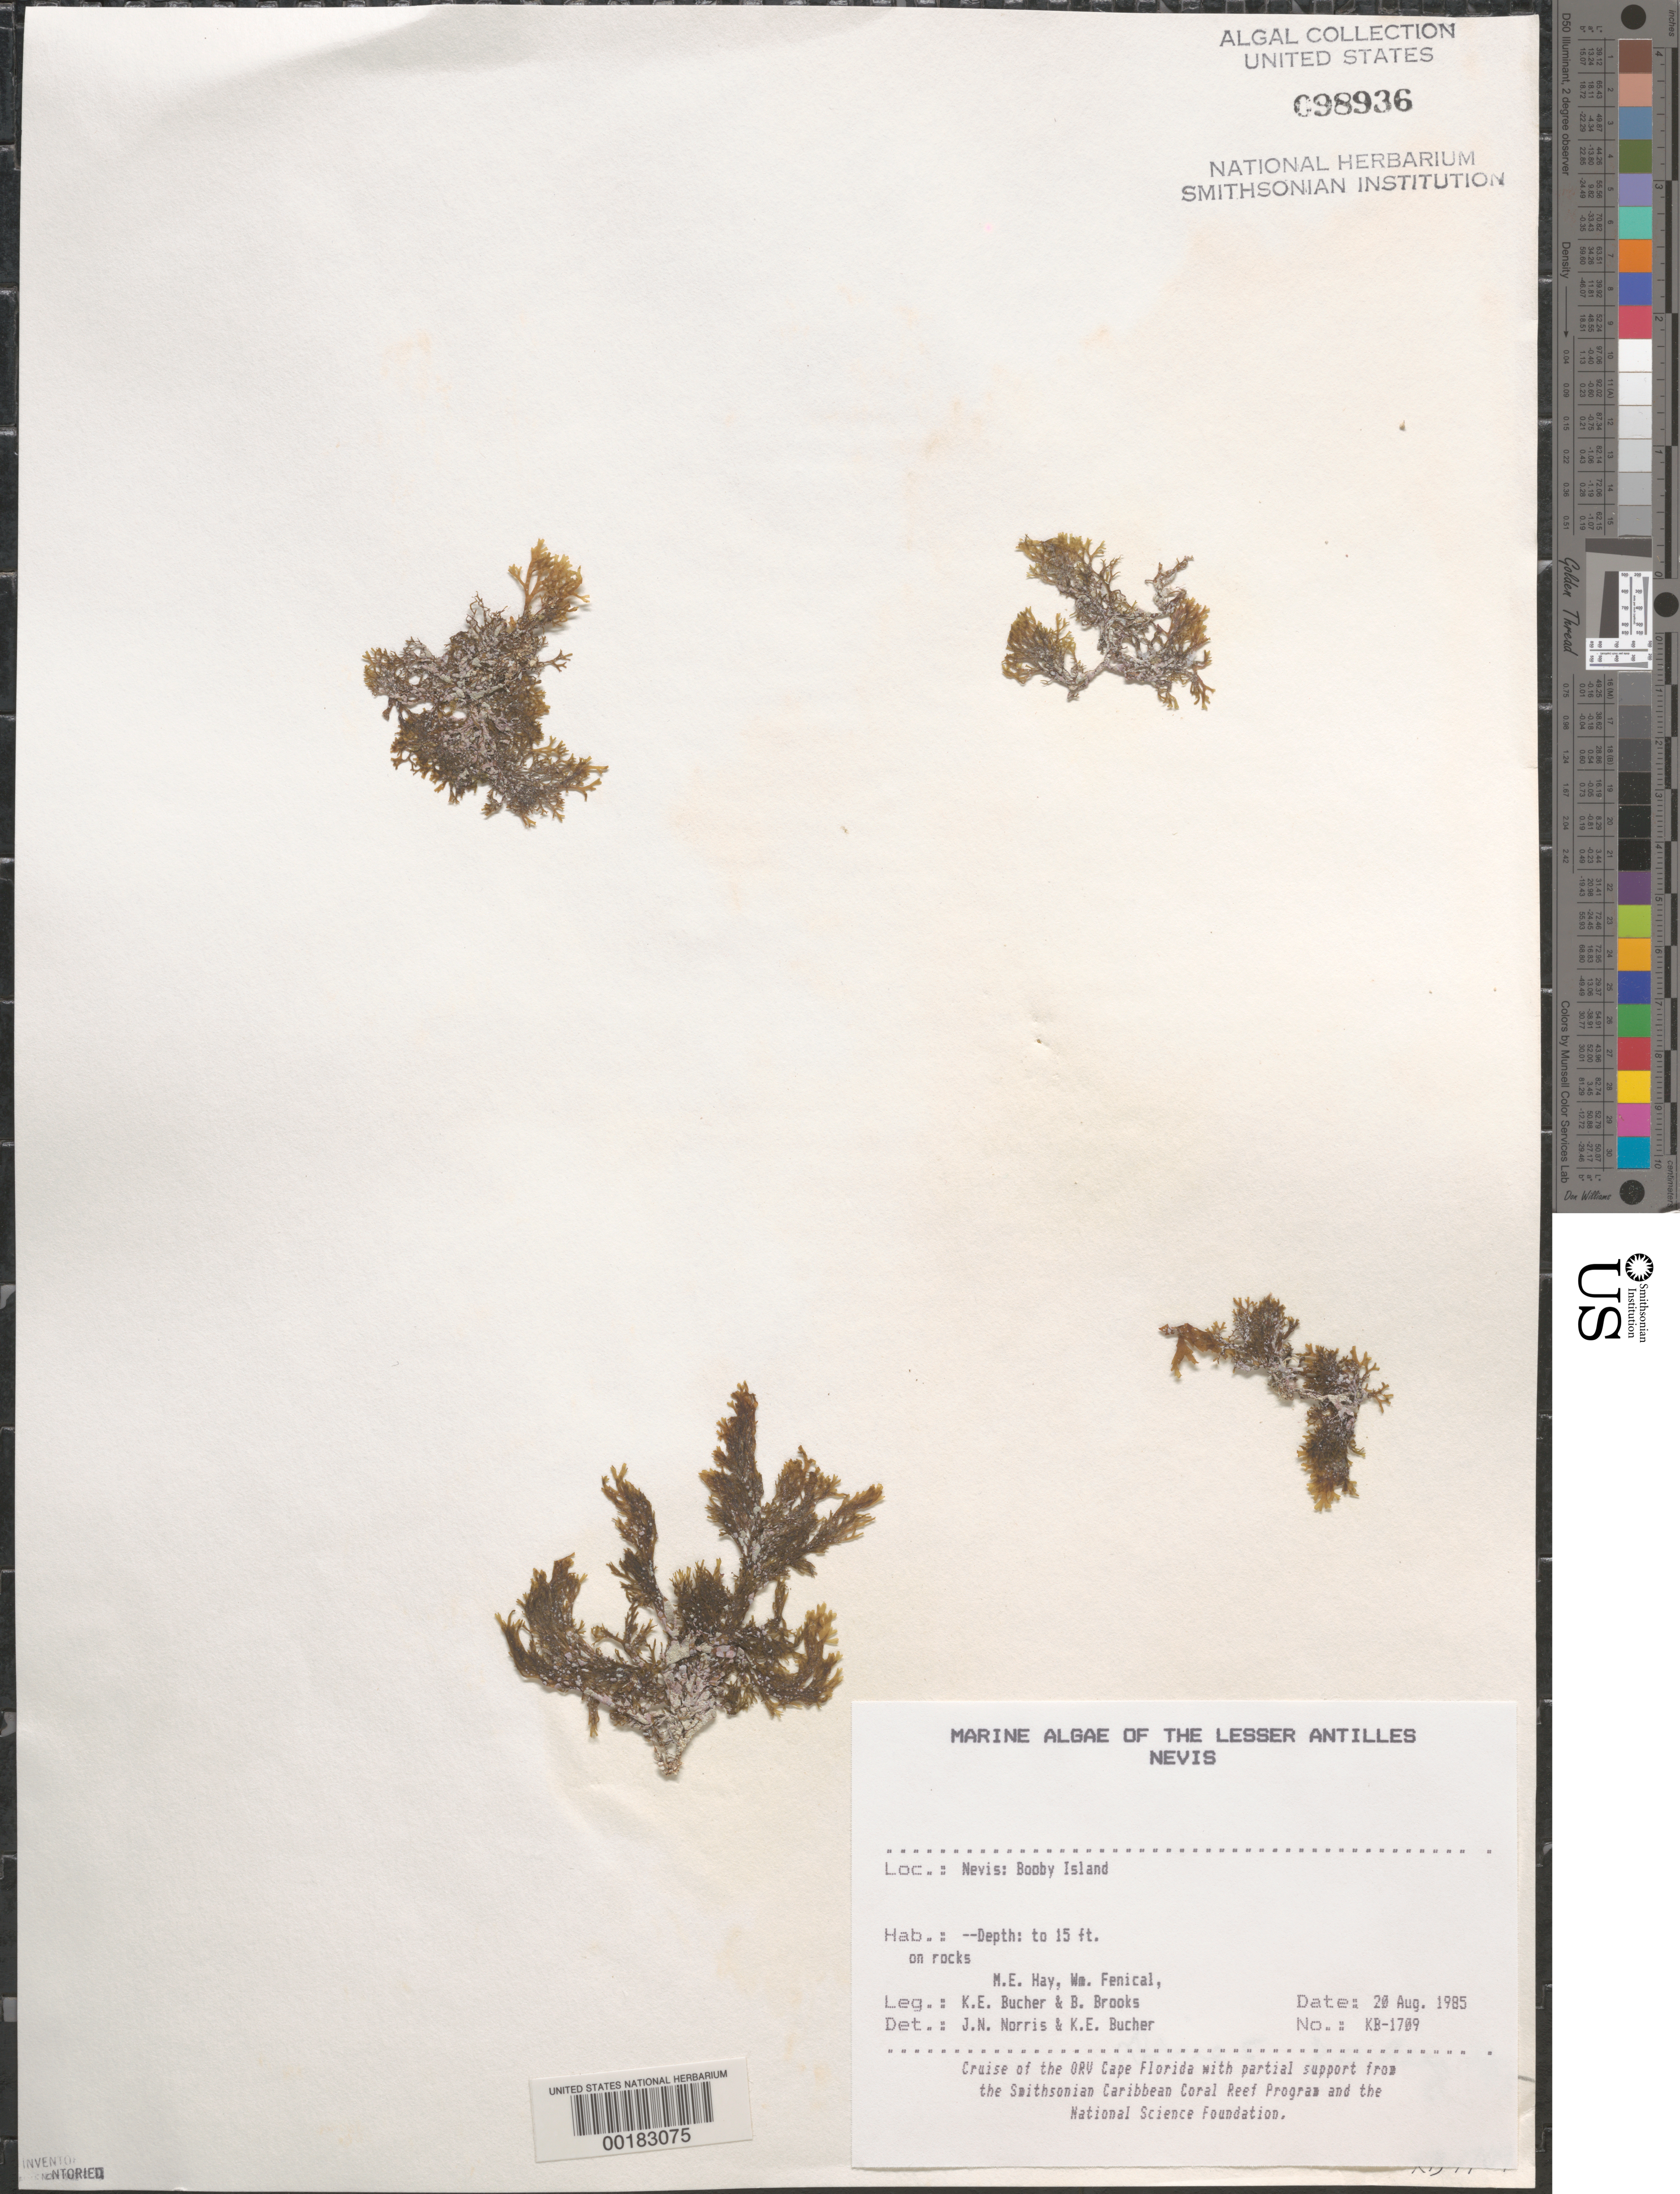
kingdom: Chromista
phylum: Ochrophyta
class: Phaeophyceae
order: Dictyotales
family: Dictyotaceae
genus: Dictyota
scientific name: Dictyota sp.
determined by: Norris, J. N.; Bucher, K. E.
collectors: K. E. Bucher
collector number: Kb-1709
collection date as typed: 20 Aug 1985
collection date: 1985-08-20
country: St. Christopher-Nevis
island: Nevis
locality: Booby Island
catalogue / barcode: US 98936